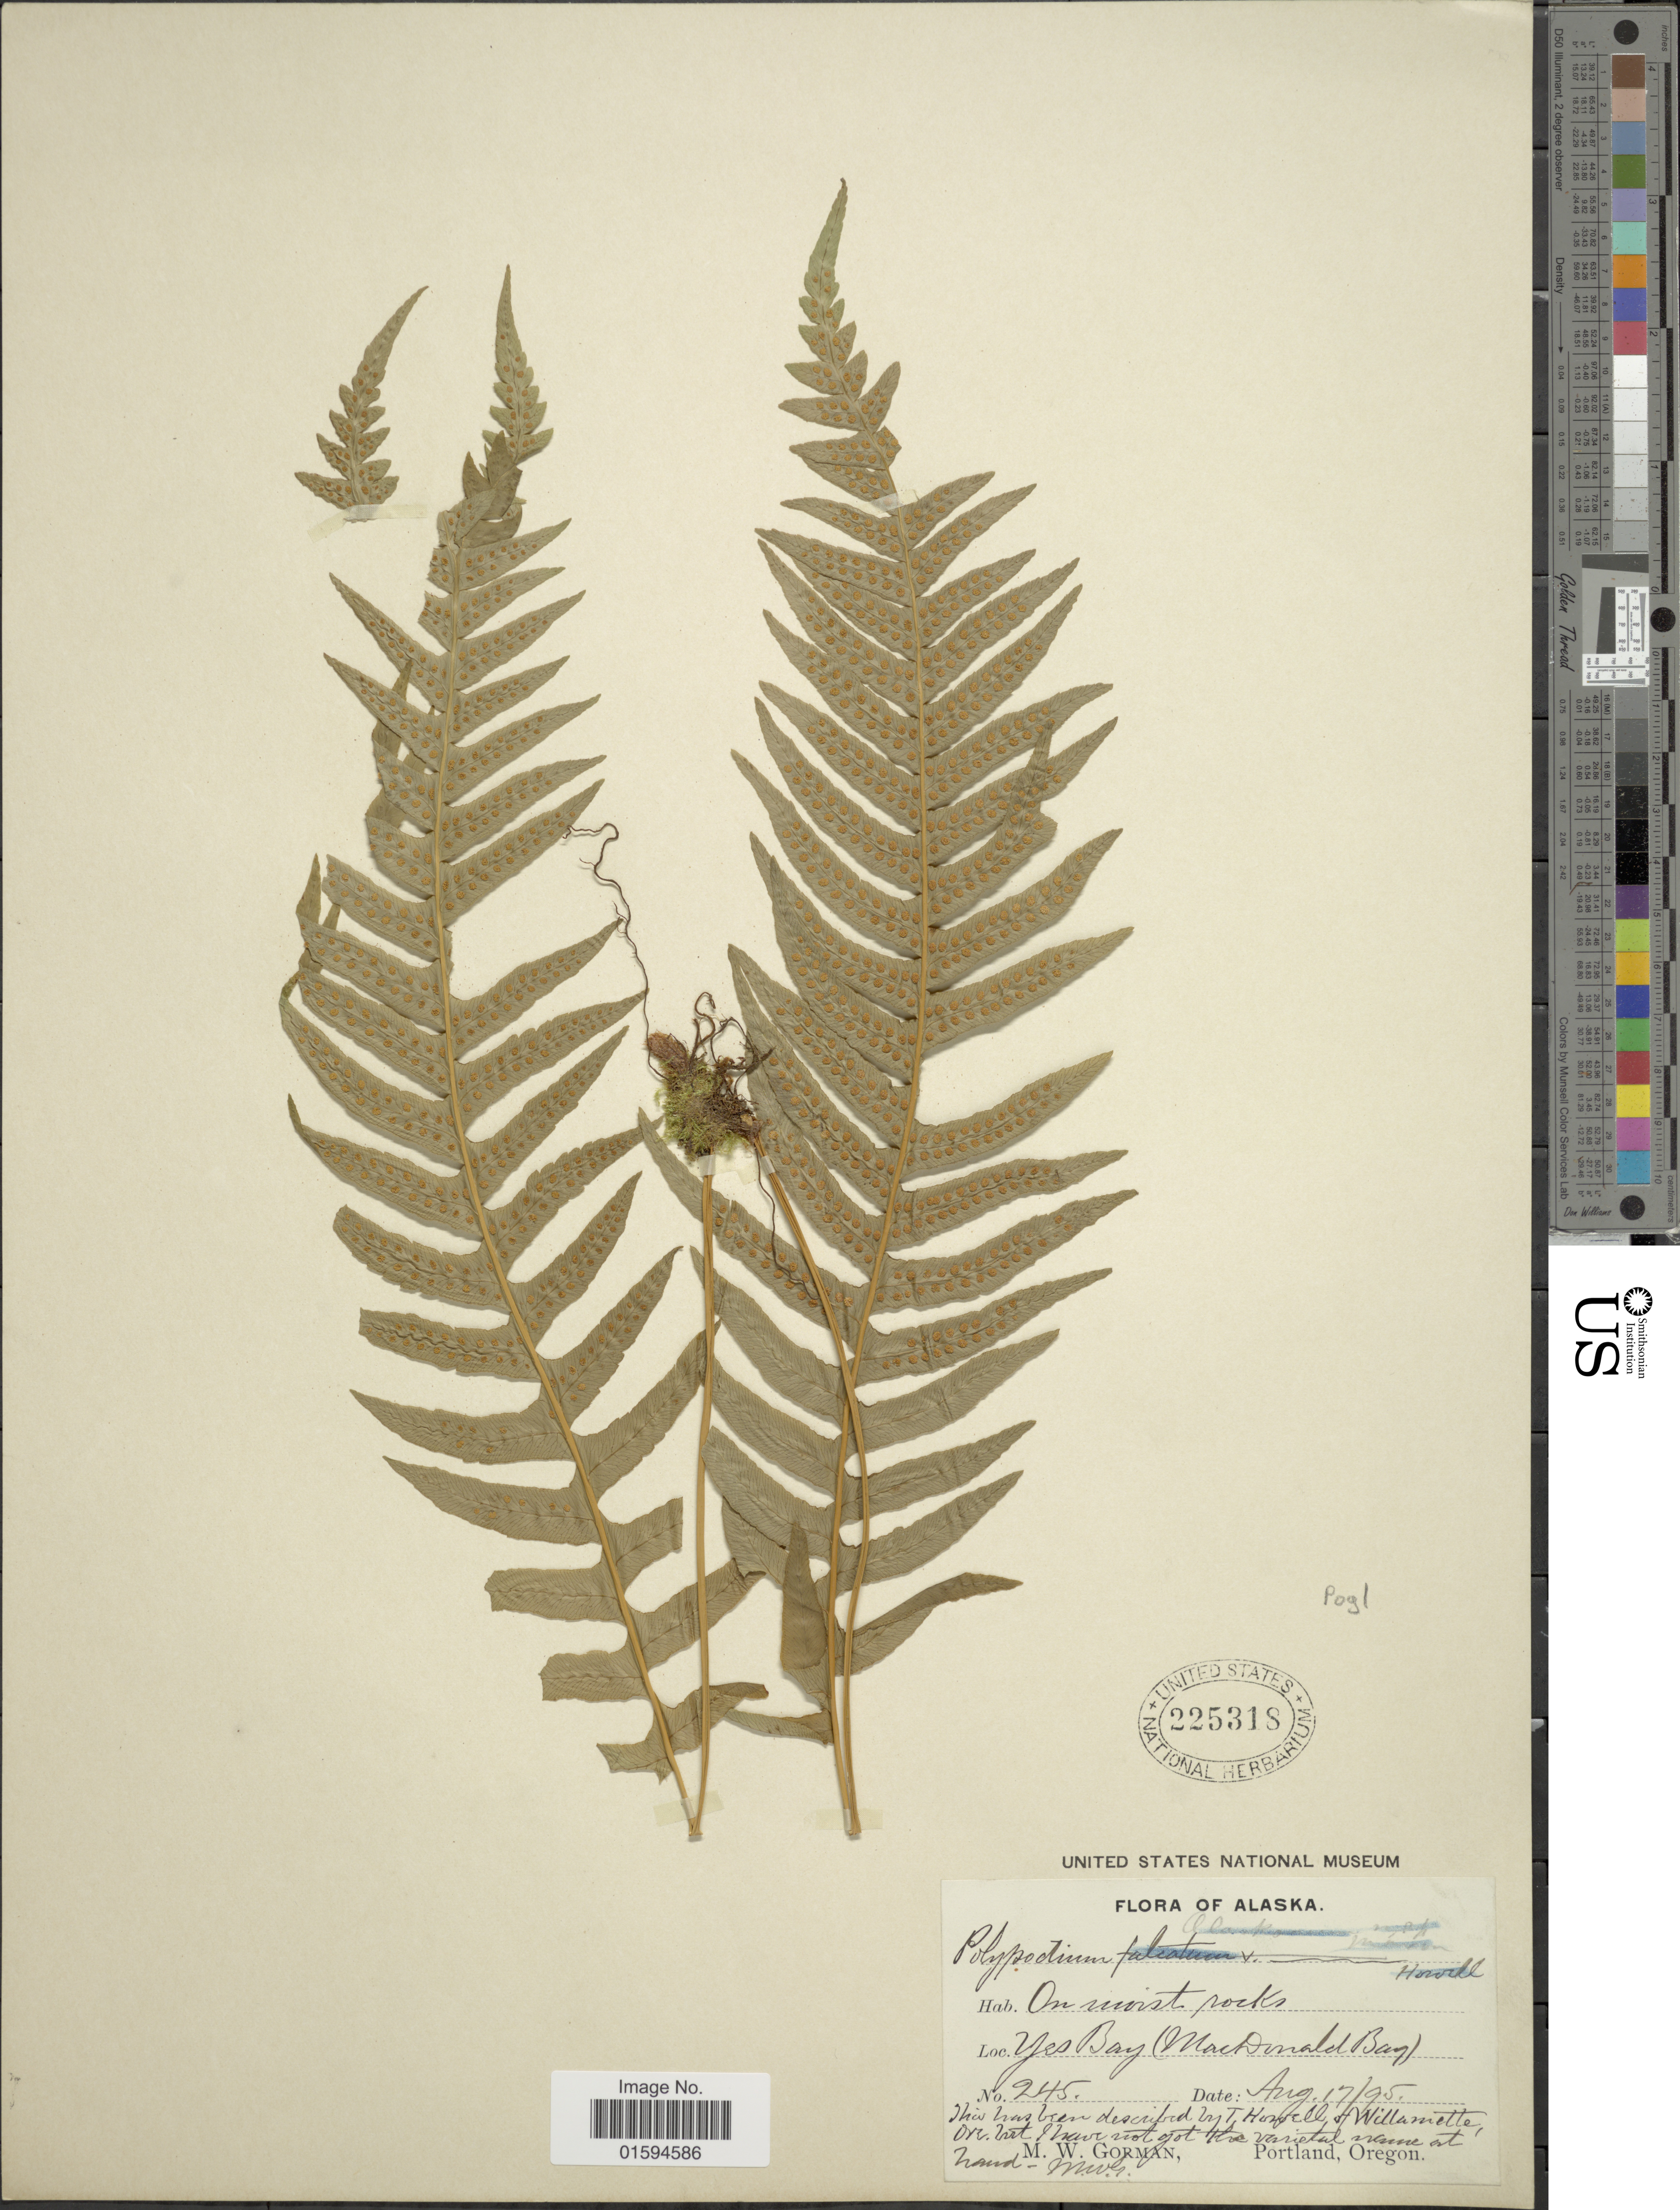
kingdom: Plantae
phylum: Tracheophyta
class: Polypodiopsida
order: Polypodiales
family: Polypodiaceae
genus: Polypodium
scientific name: Polypodium glycyrrhiza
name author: D.C. Eaton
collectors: M. W. Gorman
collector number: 245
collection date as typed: Transcribed d/m/y: 17/8/95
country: United States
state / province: Alaska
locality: On moist rocks, YesBay (MacDonald Bay).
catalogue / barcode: US 225318